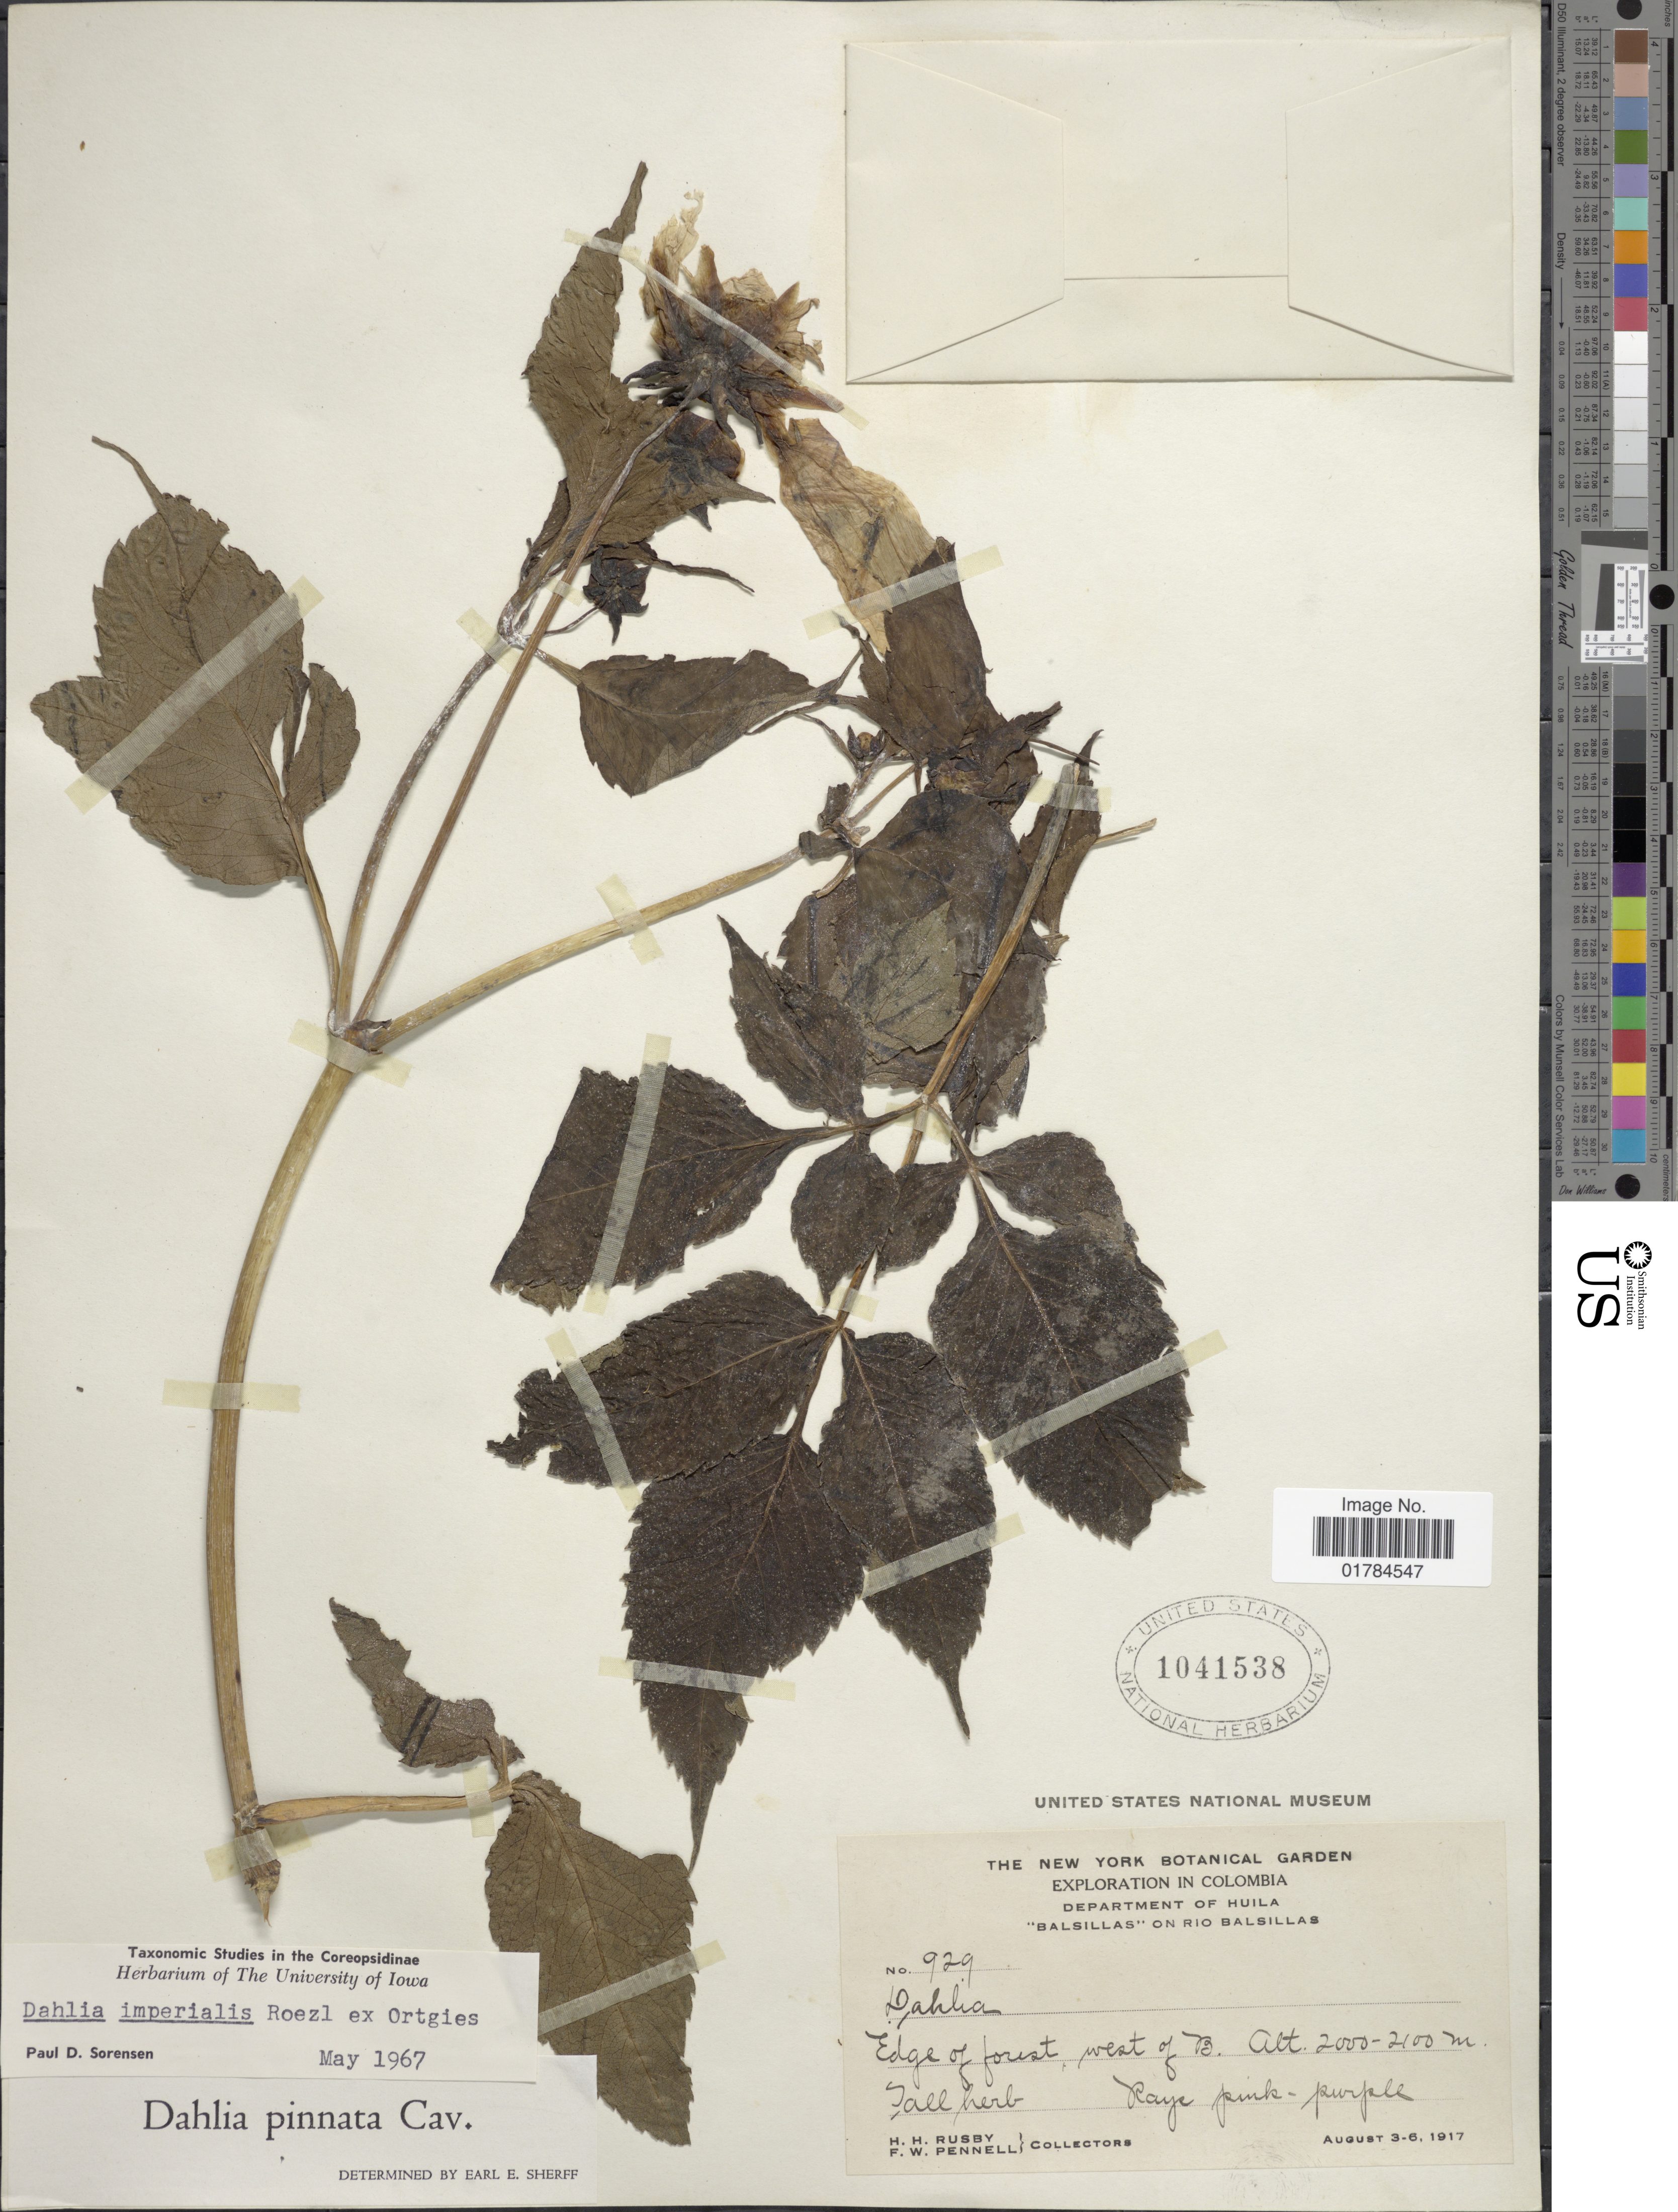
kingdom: Plantae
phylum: Tracheophyta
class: Magnoliopsida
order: Asterales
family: Asteraceae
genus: Dahlia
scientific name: Dahlia imperialis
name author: Roezl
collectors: H. H. Rusby & F. W. Pennell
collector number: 929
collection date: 1917-08-03/1917-08-06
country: Colombia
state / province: Huila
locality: Balsillas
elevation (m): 2000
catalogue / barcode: US 1041538